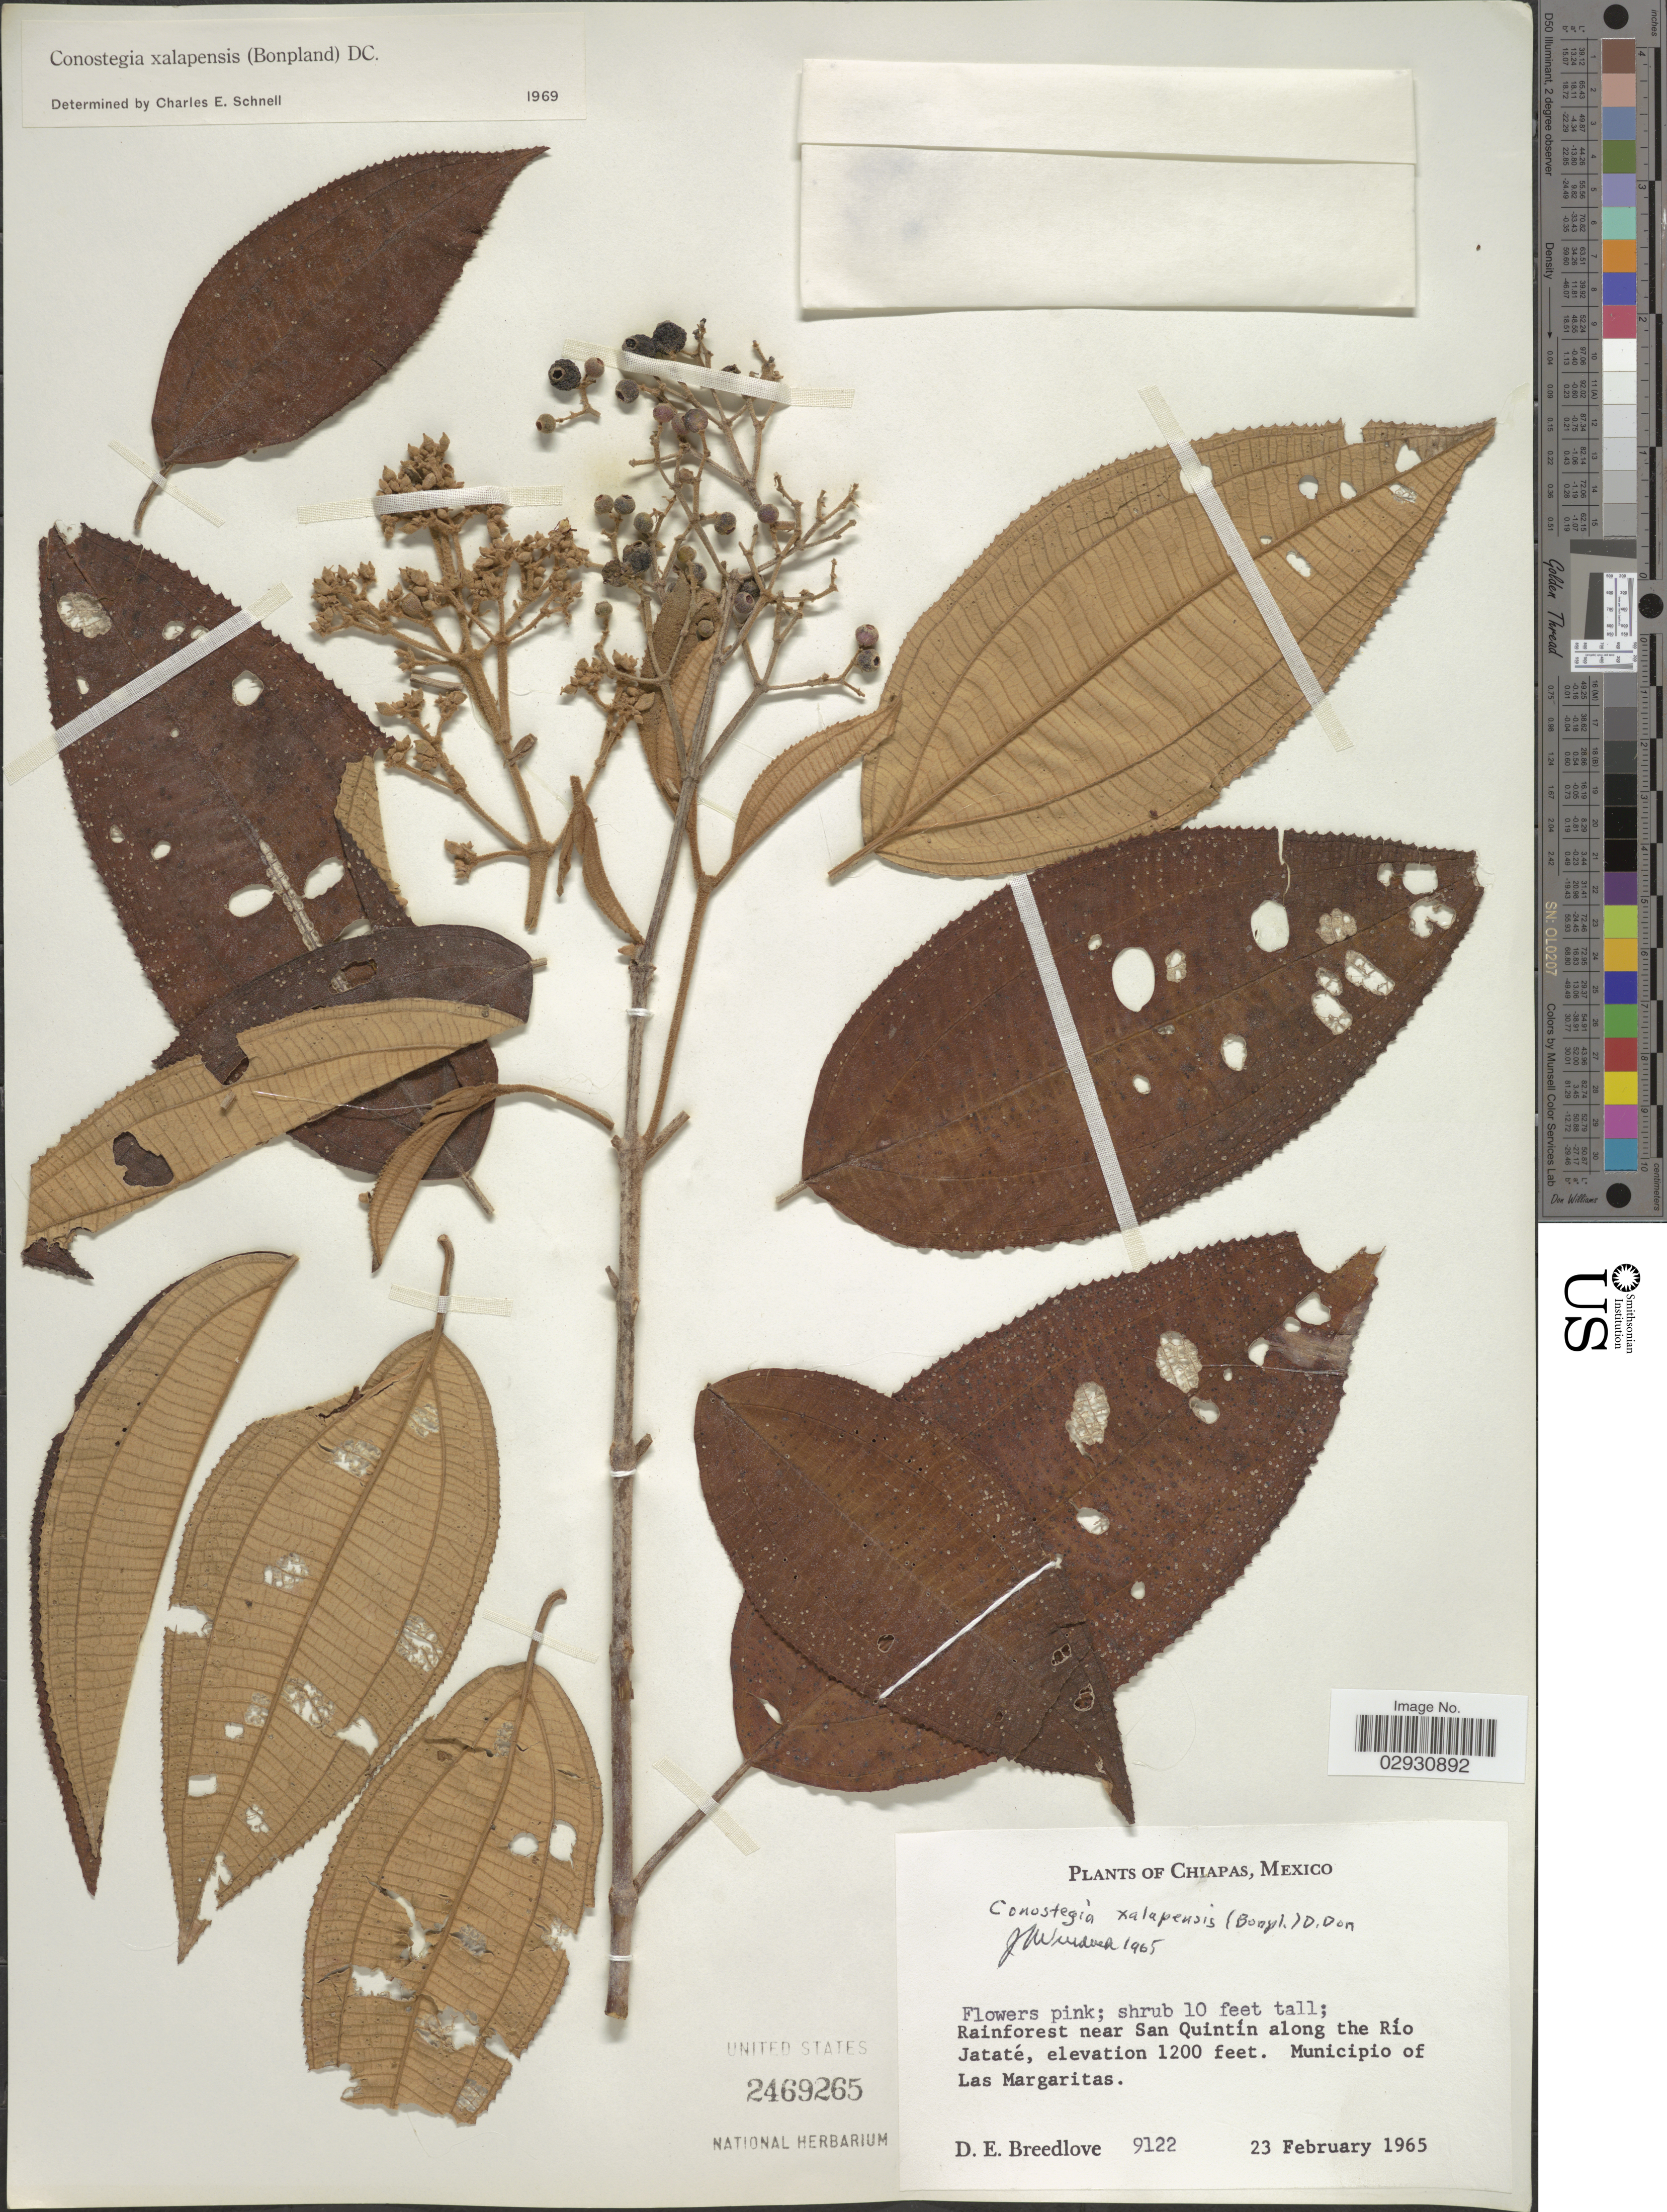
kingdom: Plantae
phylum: Tracheophyta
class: Magnoliopsida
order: Myrtales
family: Melastomataceae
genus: Conostegia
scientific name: Conostegia quadrangularis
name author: Schltdl. ex Steud.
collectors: D. E. Breedlove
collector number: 9122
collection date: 1965-02-23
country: Mexico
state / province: Chiapas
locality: Rainforest near San Quintín along the Río Jataté, Municipio of Las Margaritas.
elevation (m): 366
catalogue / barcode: US 2469265